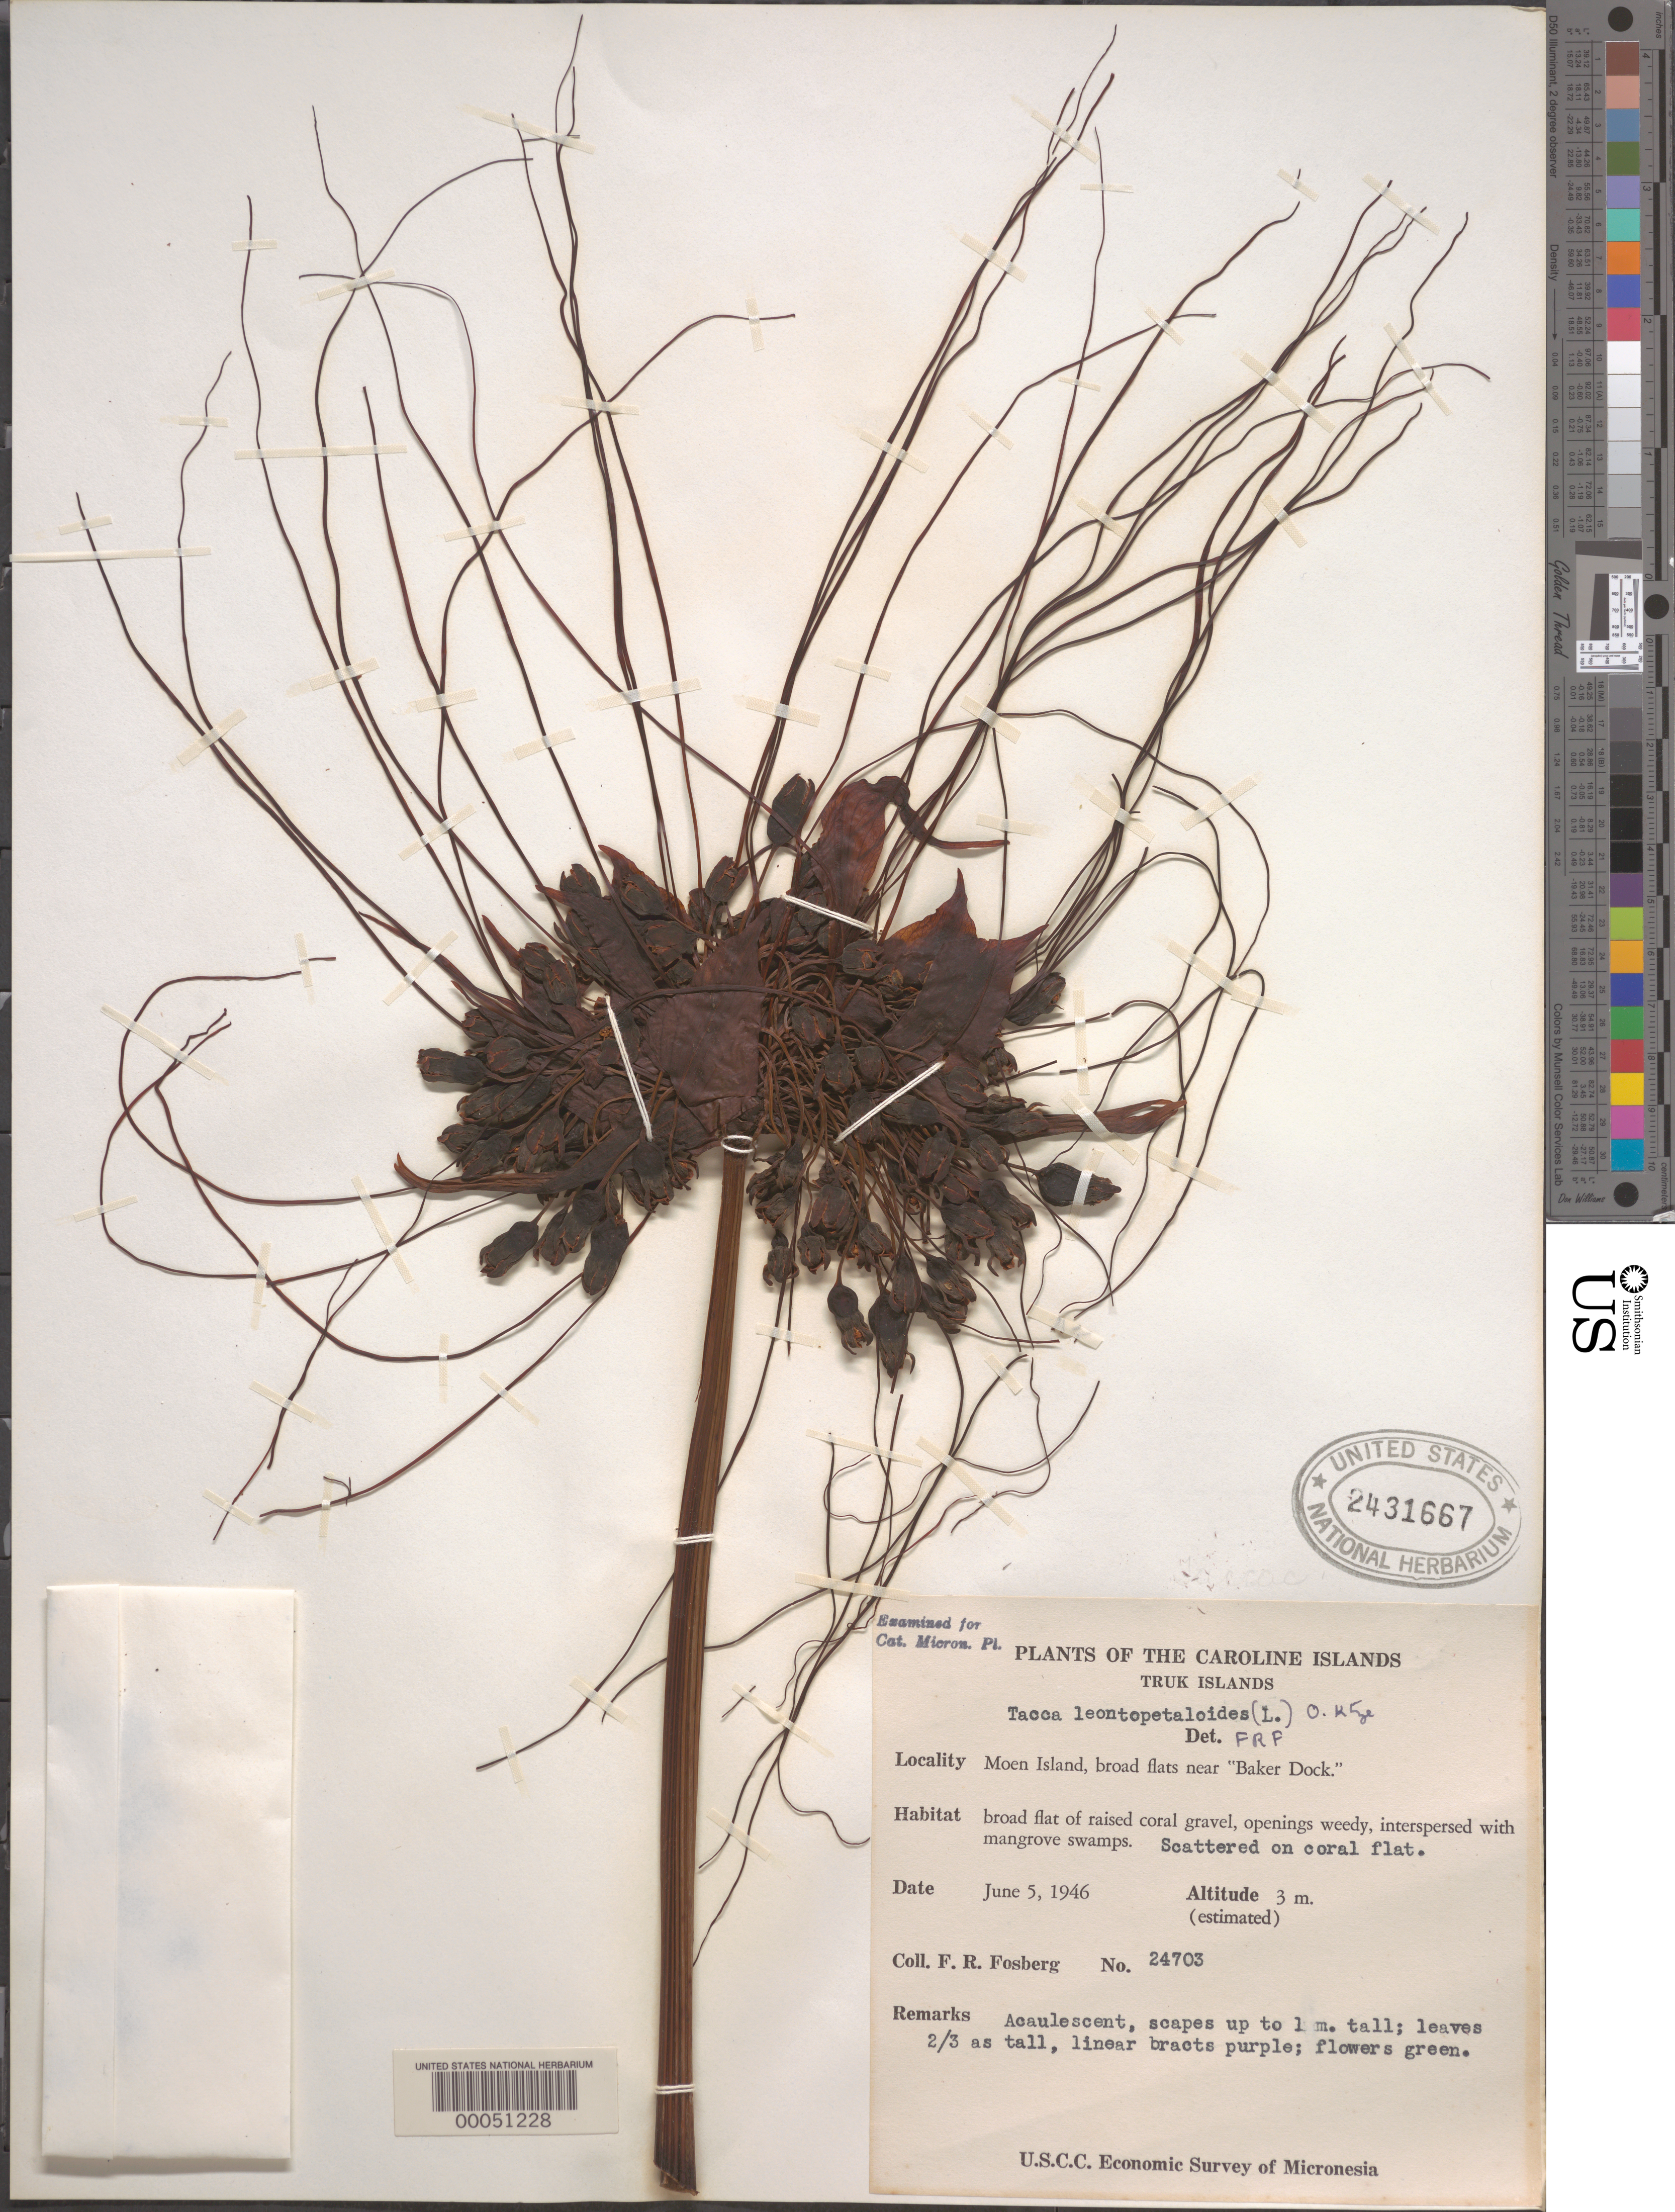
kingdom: Plantae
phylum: Tracheophyta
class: Liliopsida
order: Dioscoreales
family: Dioscoreaceae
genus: Tacca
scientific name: Tacca leontopetaloides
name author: (L.) Kuntze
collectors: F. R. Fosberg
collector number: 24703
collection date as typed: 05 Jun 1946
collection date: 1946-06-05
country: Micronesia, Federated States of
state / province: Truk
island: Moen [Wono]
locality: Moen Islet, flats near "baker dock". [moen island = weno island.]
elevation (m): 3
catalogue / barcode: US 2431667